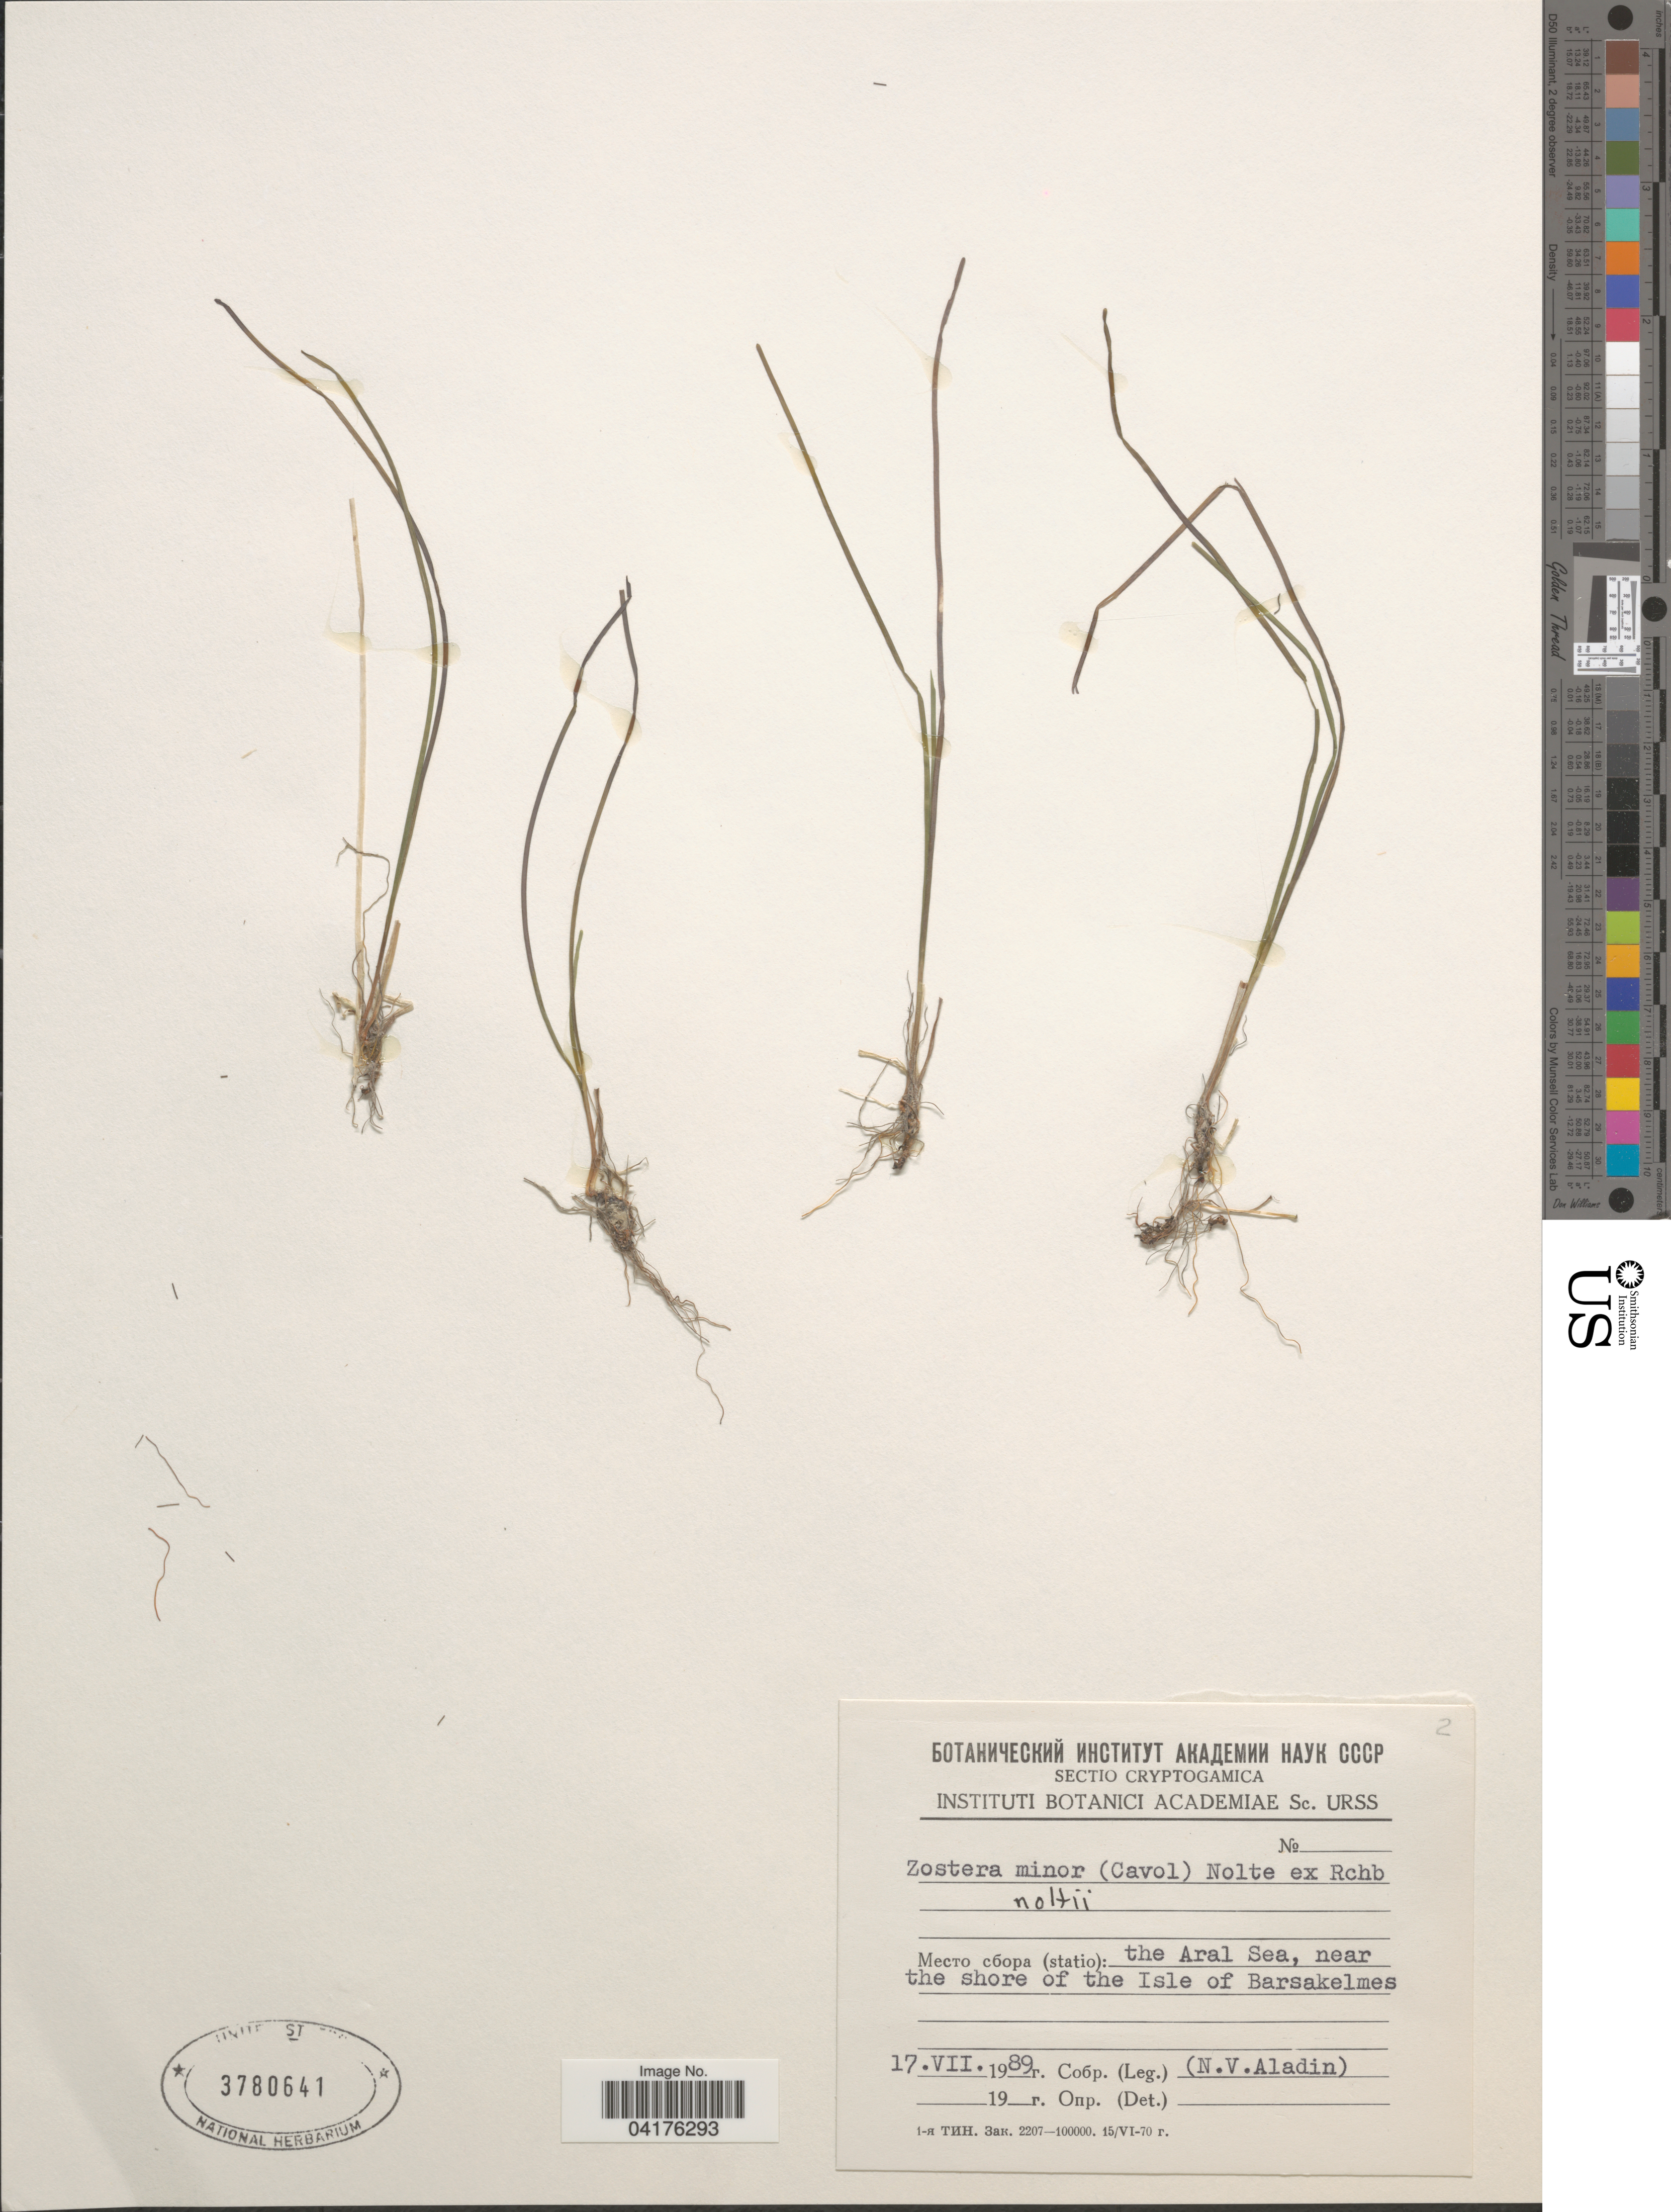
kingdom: Plantae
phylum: Tracheophyta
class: Liliopsida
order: Alismatales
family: Zosteraceae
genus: Zostera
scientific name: Zostera noltii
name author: Hornem.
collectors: N. Aladin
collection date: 1989-07-17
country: Kazakhstan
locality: The Aral Sea, near the shore of the Isle of Barsakelmes.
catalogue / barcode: US 3780641